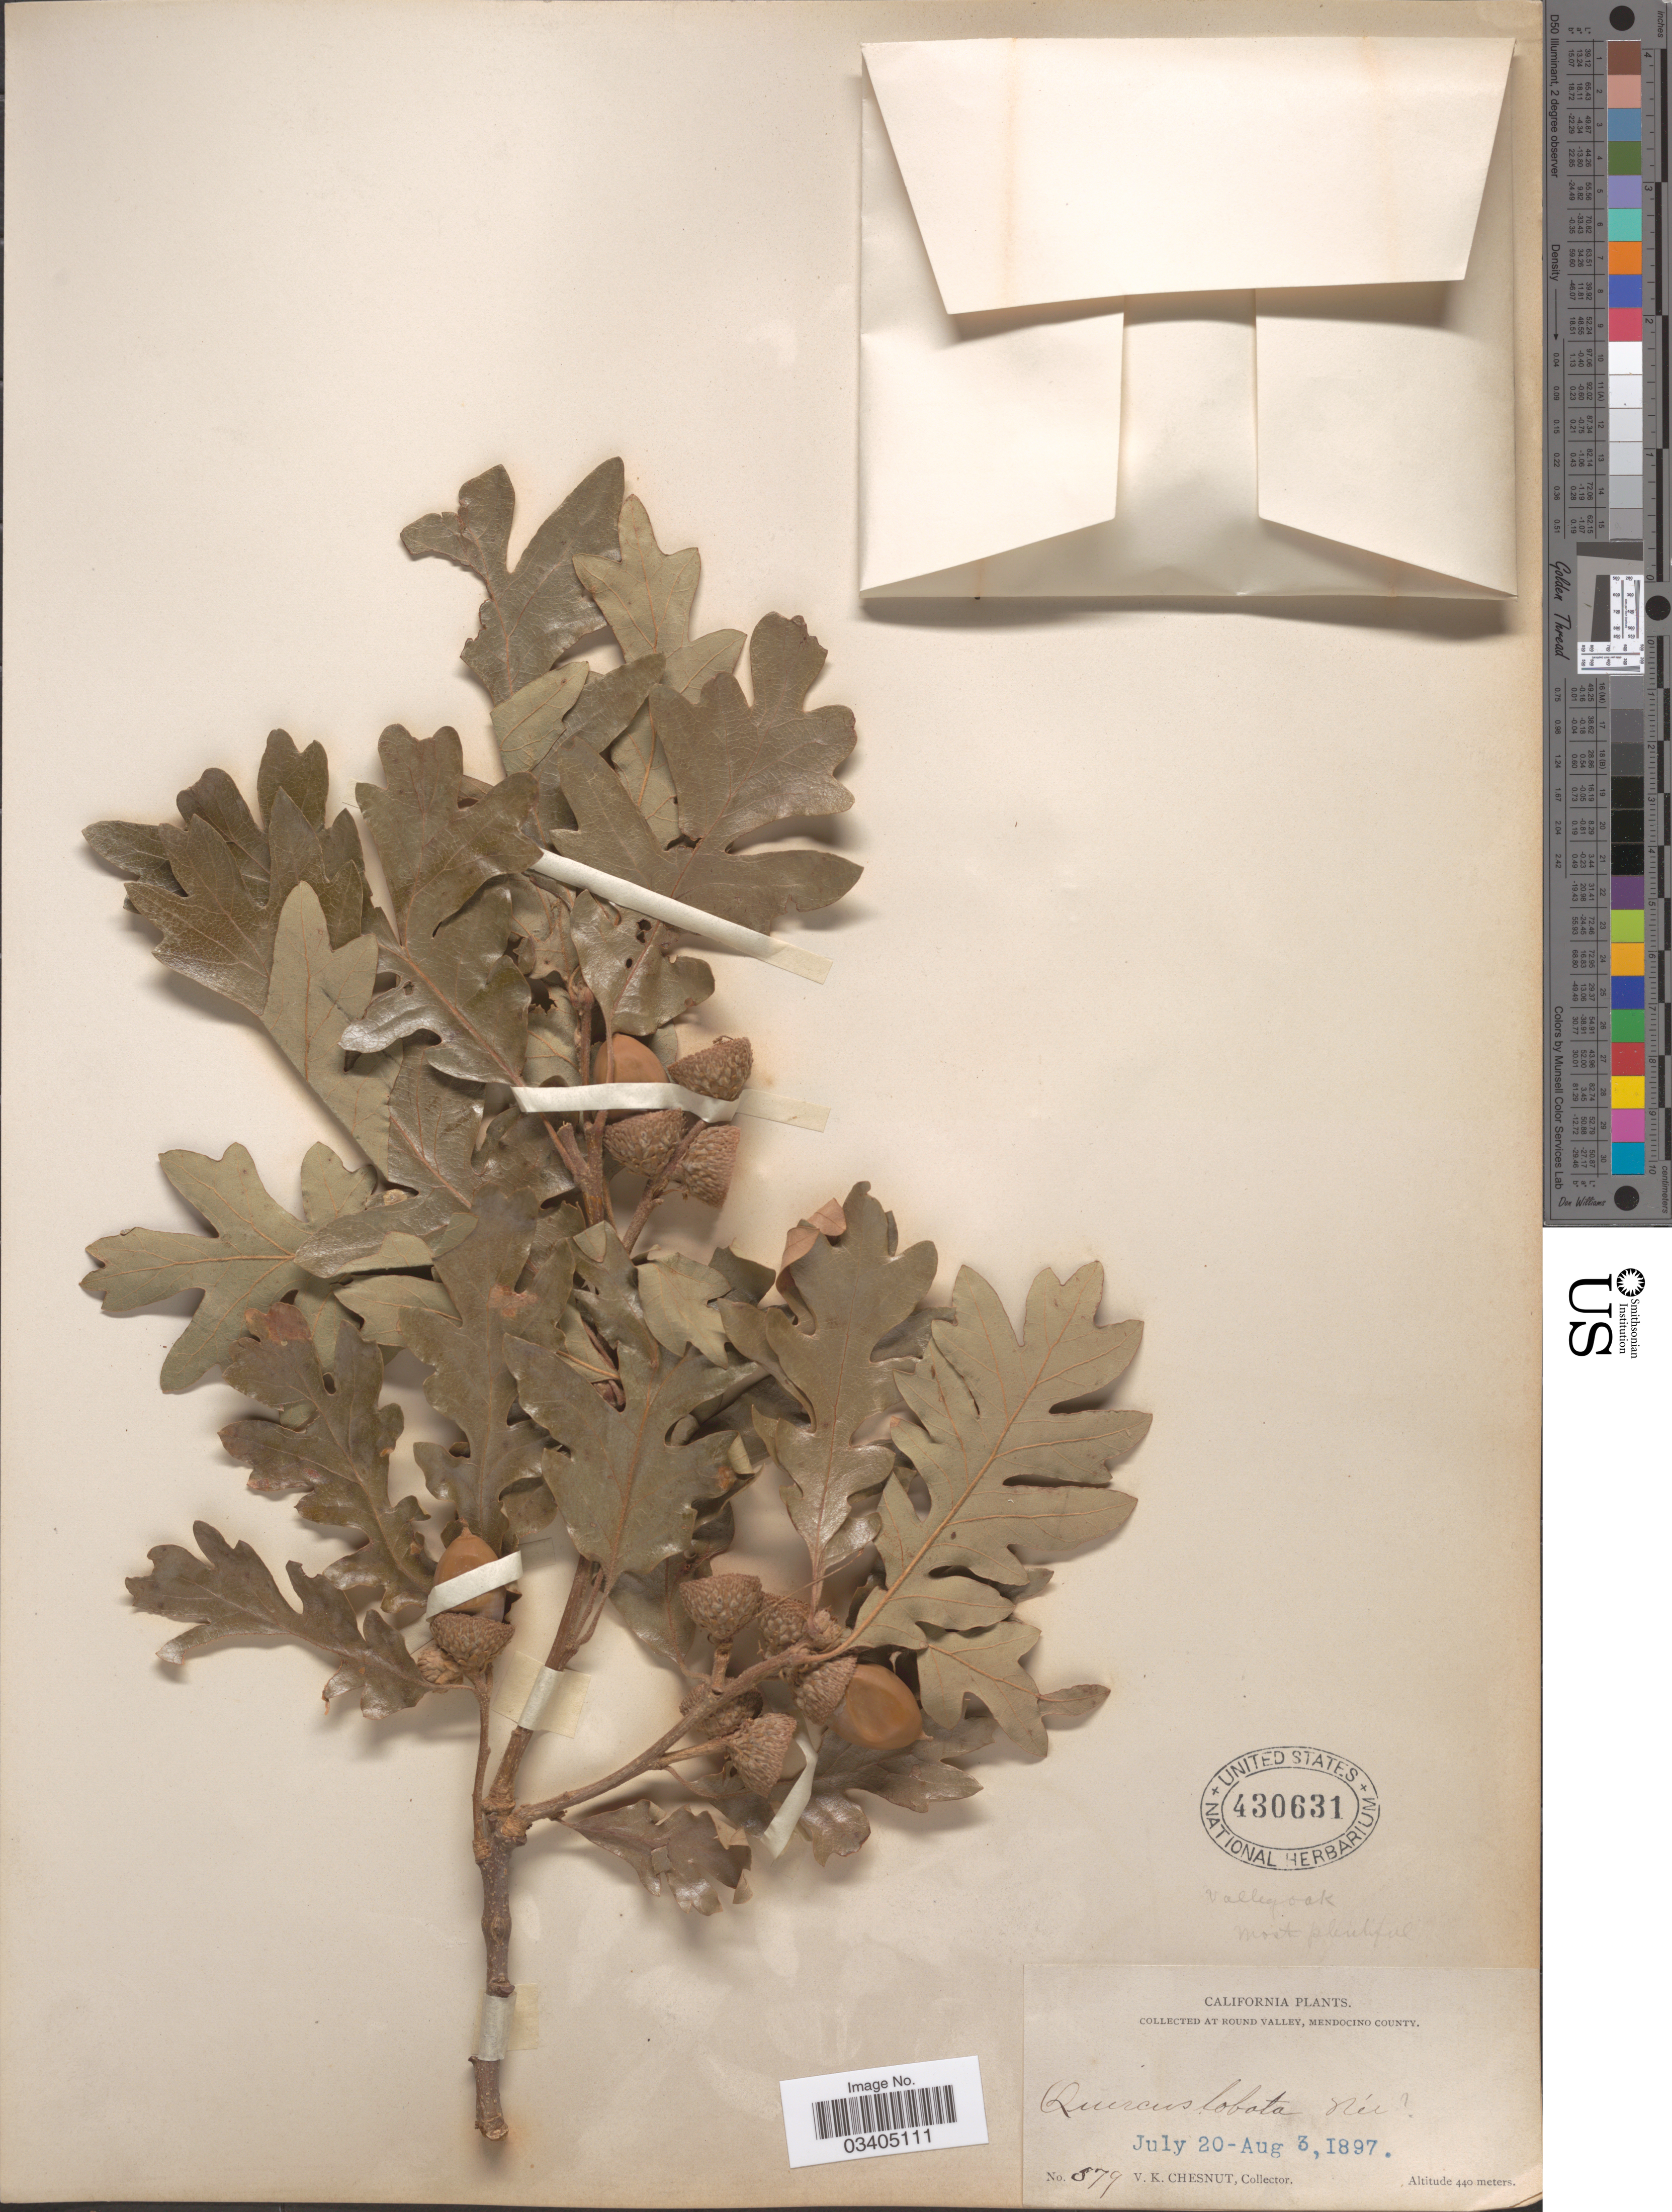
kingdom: Plantae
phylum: Tracheophyta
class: Magnoliopsida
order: Fagales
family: Fagaceae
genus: Quercus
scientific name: Quercus garryana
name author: Douglas ex Hook.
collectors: V. Chesnut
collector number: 579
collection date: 1897-07-20/1897-08-03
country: United States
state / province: California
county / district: Mendocino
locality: At Round Valley, Mendocino County.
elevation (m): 440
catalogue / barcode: US 430631